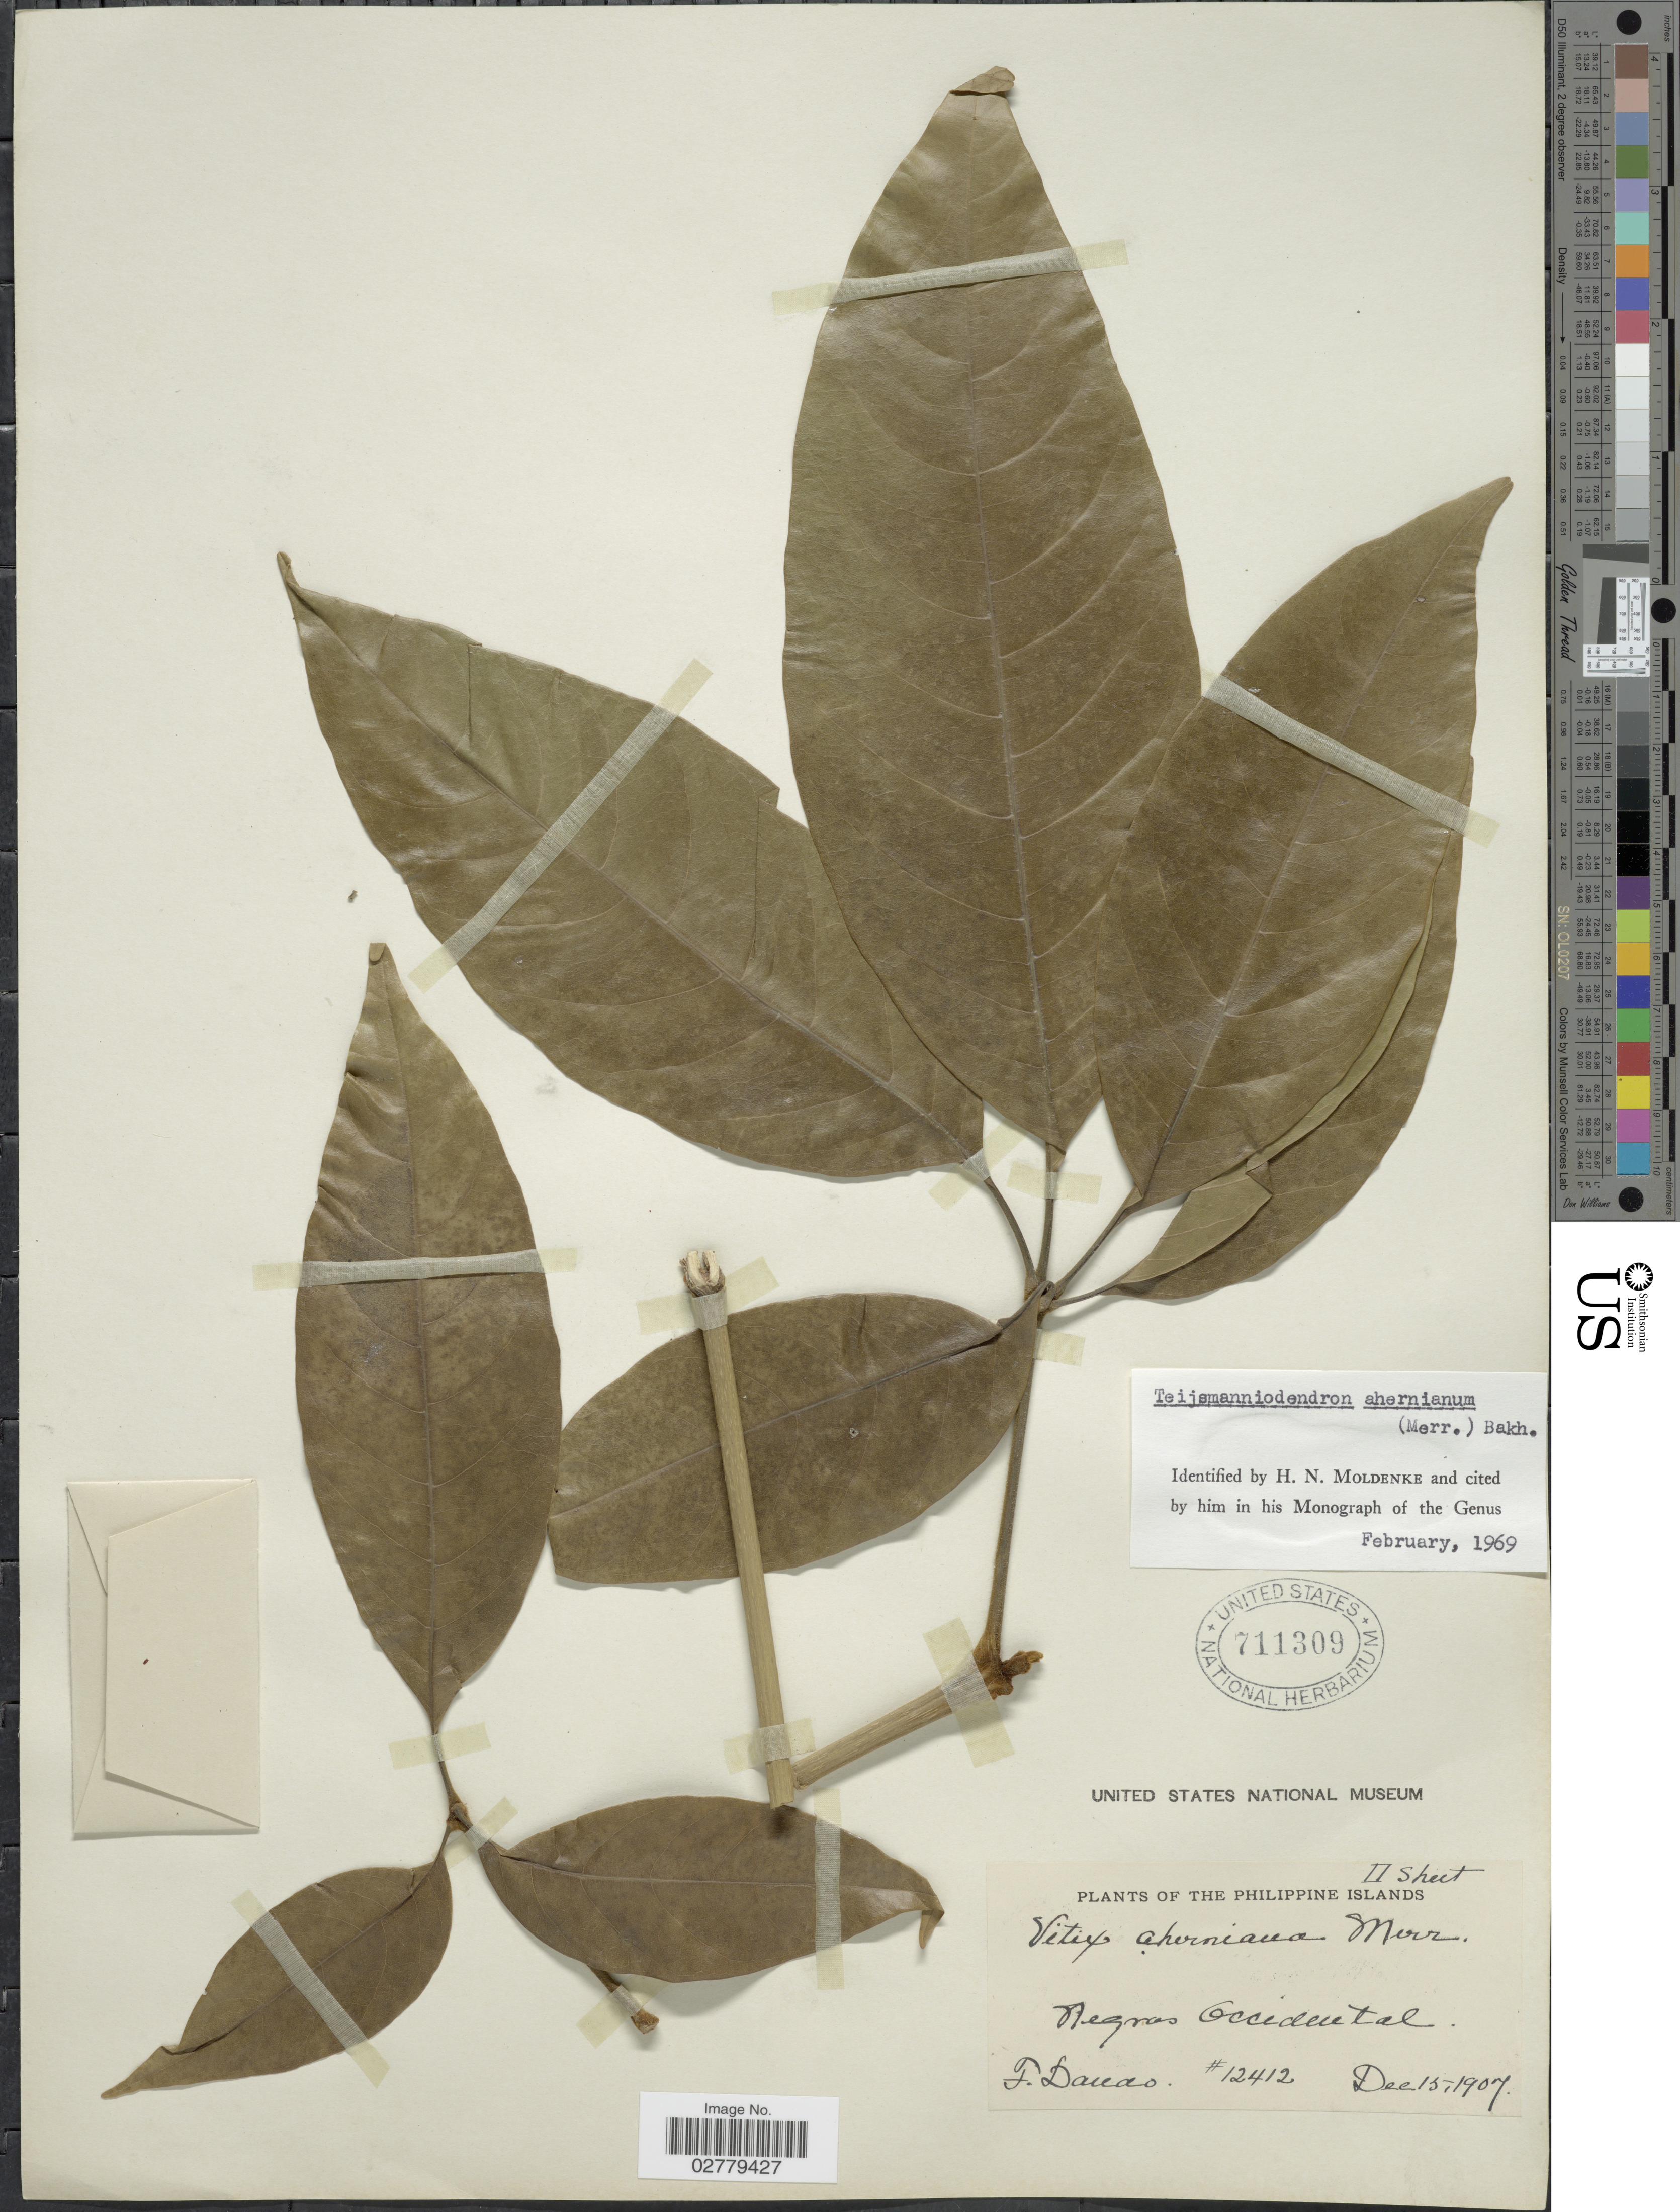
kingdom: Plantae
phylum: Tracheophyta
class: Magnoliopsida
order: Lamiales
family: Lamiaceae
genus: Teijsmanniodendron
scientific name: Teijsmanniodendron ahernianum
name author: (Merr.) Bakh.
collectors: F. Danao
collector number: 12412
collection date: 1907-12-15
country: Philippines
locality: Negros Occidental.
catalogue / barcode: US 711309